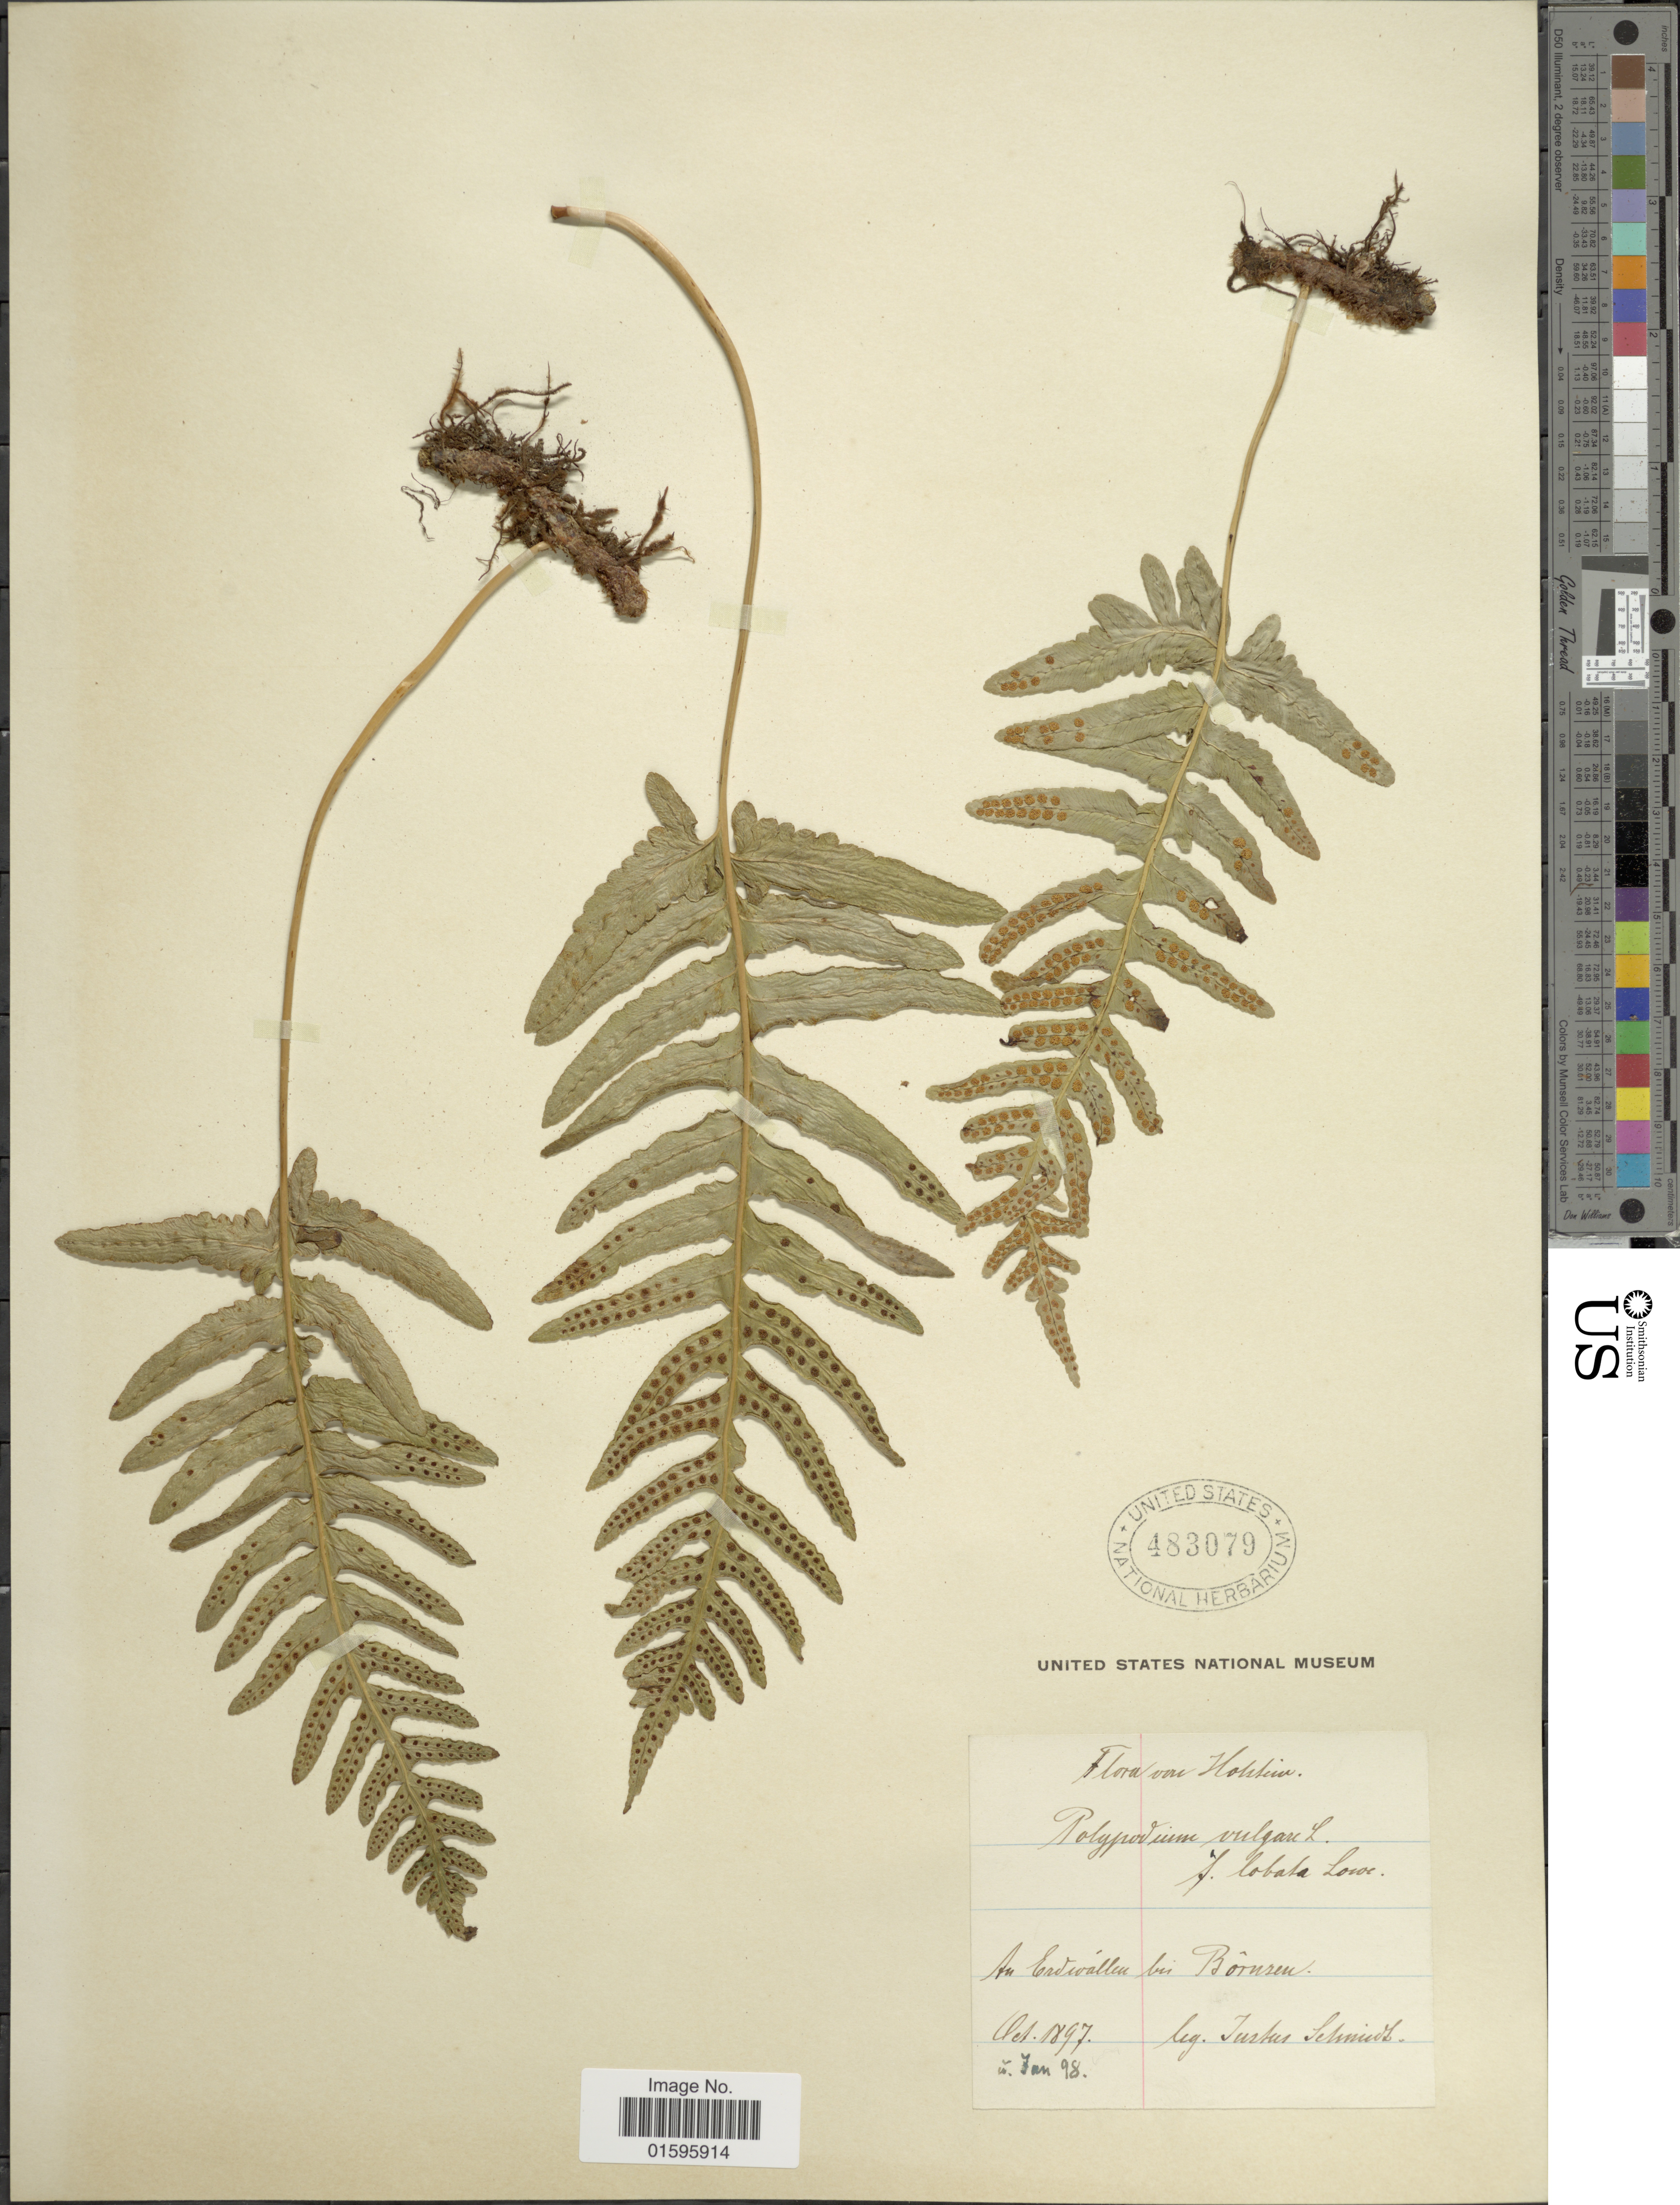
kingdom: Plantae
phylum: Tracheophyta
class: Polypodiopsida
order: Polypodiales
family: Polypodiaceae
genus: Polypodium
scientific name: Polypodium vulgare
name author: L.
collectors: J. Schmidt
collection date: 1897-10/1898-01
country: Germany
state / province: Schleswig-Holstein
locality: Holstein, au Erdivalleu bei Roruzeu [interpreted]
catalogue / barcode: US 483079